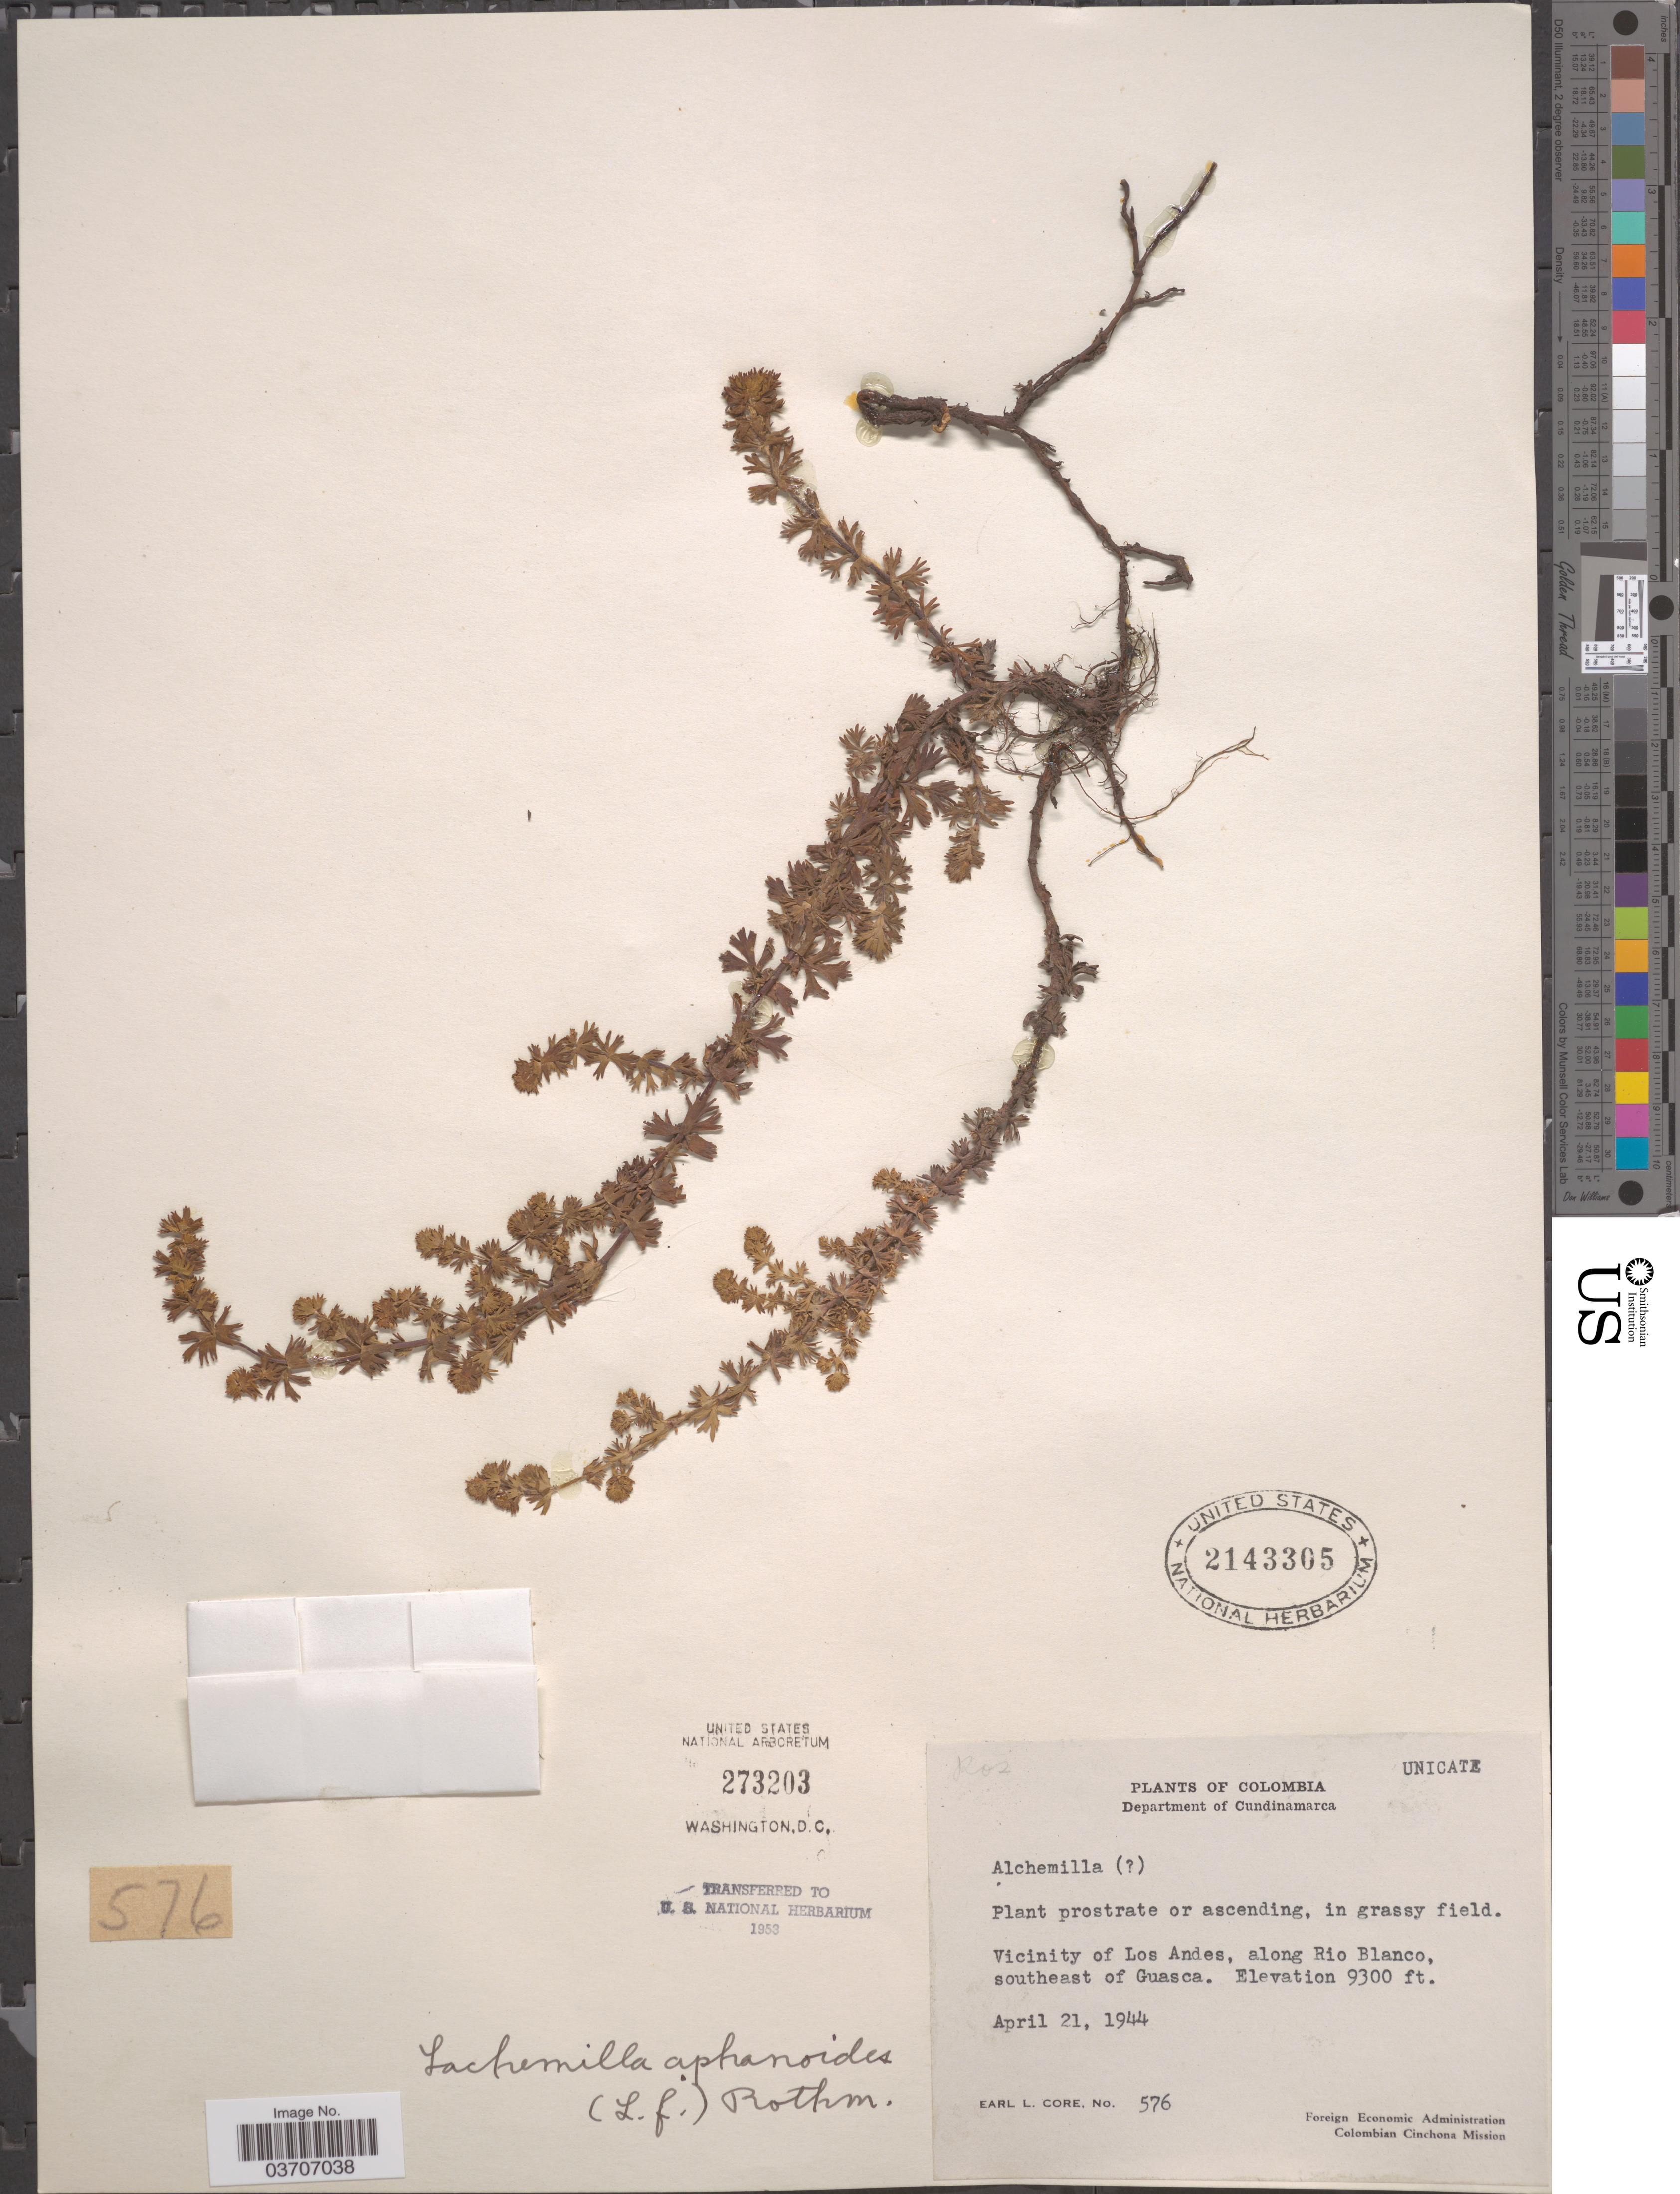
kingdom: Plantae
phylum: Tracheophyta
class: Magnoliopsida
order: Rosales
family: Rosaceae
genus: Lachemilla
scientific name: Lachemilla aphanoides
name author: (Mutis ex L. f.) Rothm.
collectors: E. L. Core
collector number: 576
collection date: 1944-04-21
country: Colombia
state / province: Cundinamarca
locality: Department of Cundinamarca. Vicinity of Los Andes, along Rio Blanco, southeast of Guasca.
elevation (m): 2835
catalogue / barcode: US 2143305